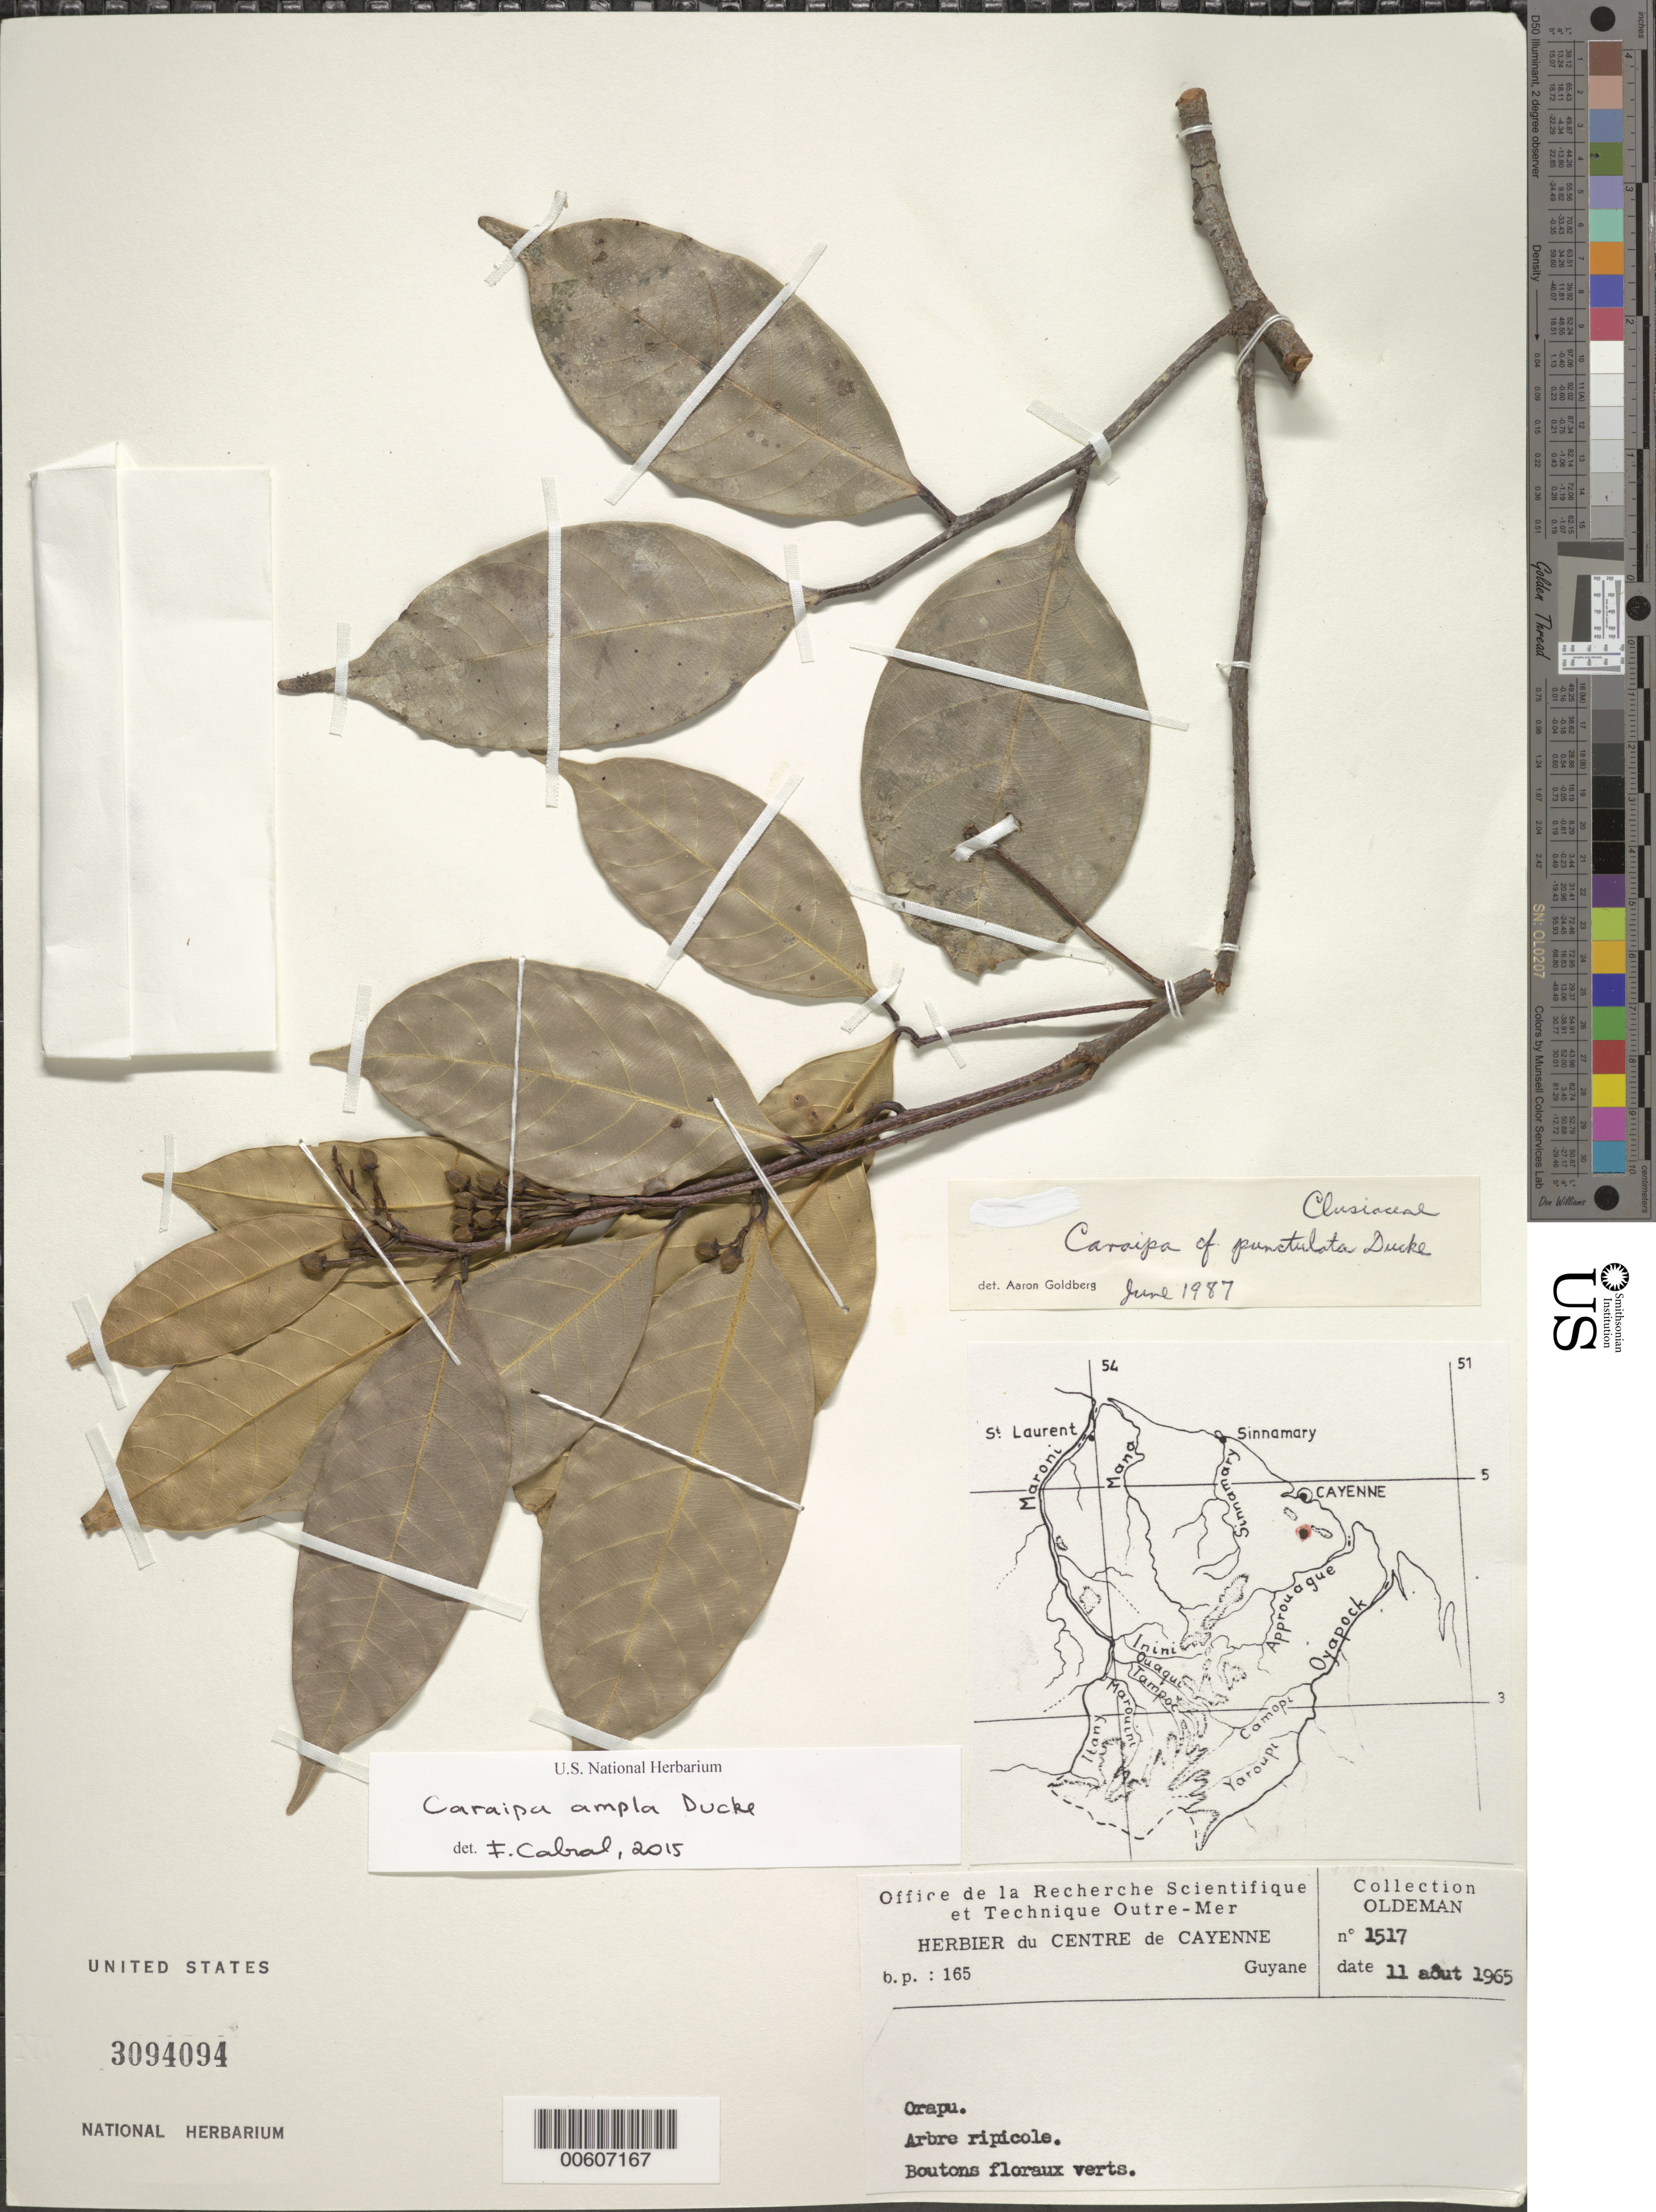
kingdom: Plantae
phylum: Tracheophyta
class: Magnoliopsida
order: Malpighiales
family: Calophyllaceae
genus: Caraipa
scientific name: Caraipa ampla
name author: Ducke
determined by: Cabral, F. N.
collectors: R. Oldeman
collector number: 1517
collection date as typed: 11-Aug-65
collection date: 1965-08-11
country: French Guiana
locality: Orapu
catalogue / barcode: US 3094094